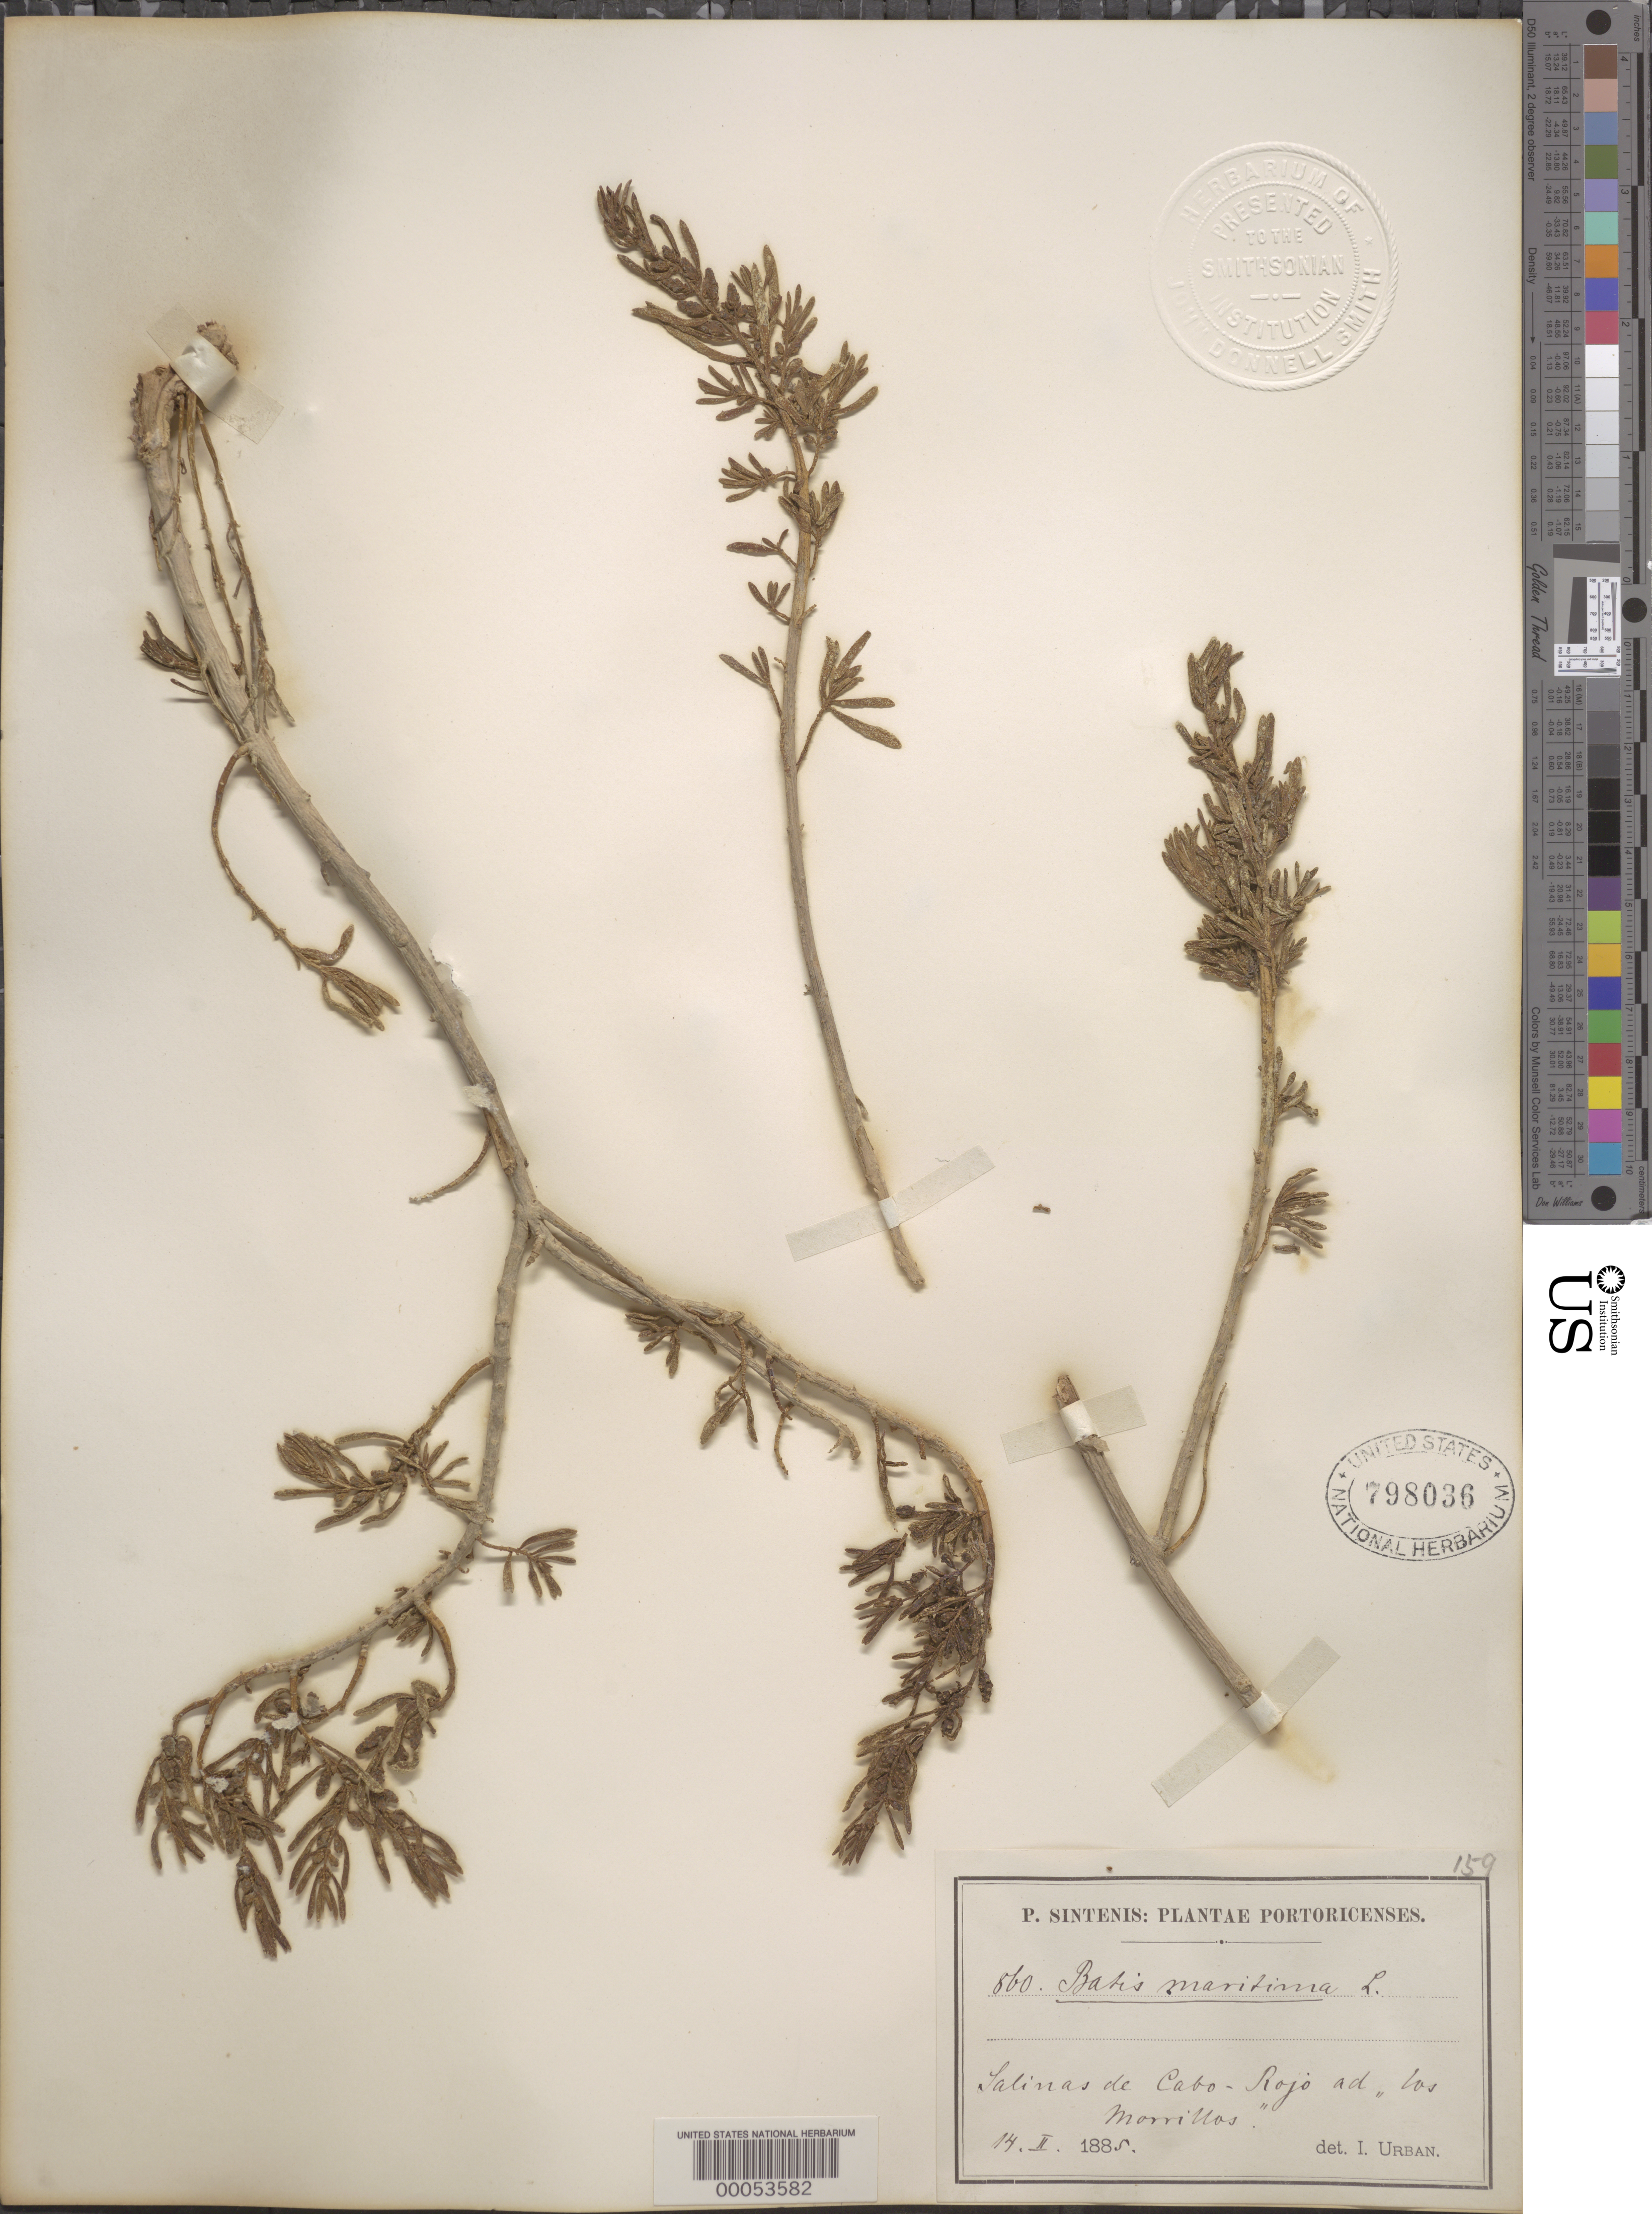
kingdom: Plantae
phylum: Tracheophyta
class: Magnoliopsida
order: Brassicales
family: Bataceae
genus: Batis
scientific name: Batis maritima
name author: L.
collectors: P. Sintenis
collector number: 1594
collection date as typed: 14 Feb 1885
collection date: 1885-02-14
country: Puerto Rico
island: Greater Antilles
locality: Salinas de cabo rojo ad los morrillos.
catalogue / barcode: US 798036